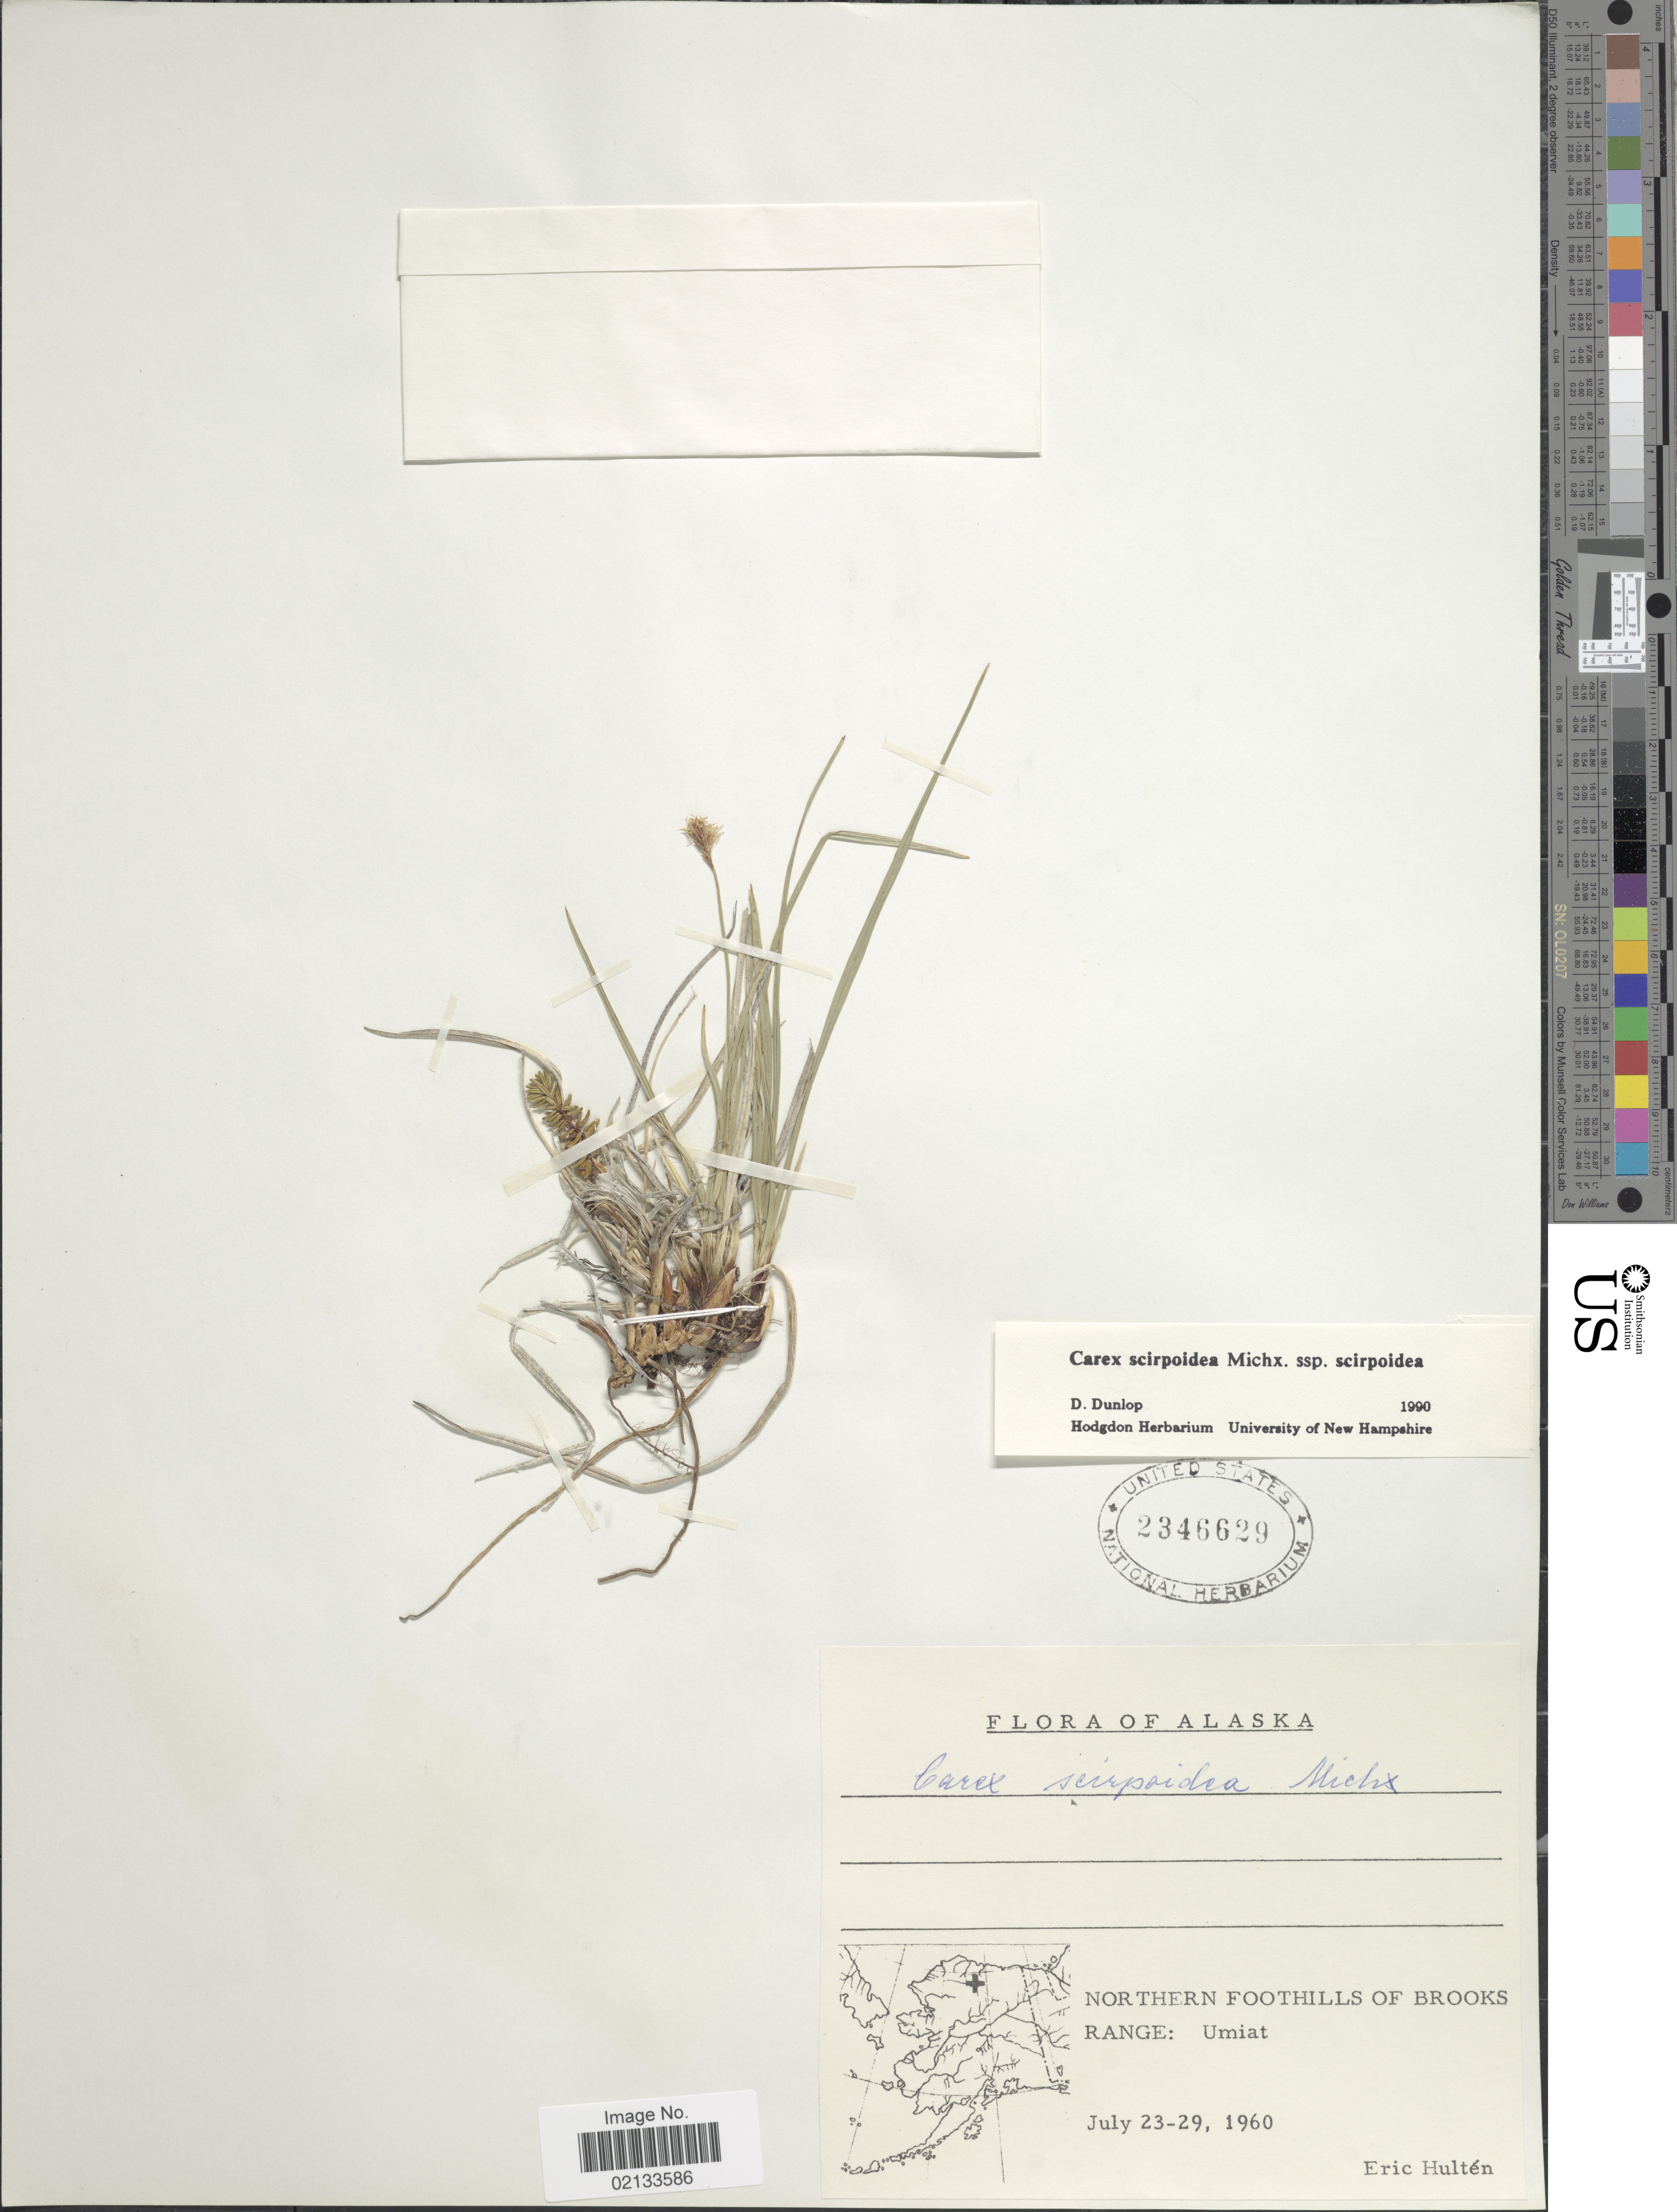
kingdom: Plantae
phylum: Tracheophyta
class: Liliopsida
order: Poales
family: Cyperaceae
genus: Carex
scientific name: Carex scirpoidea subsp. scirpoidea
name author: Michx.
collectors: E. G. Hultén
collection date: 1960-07-23/1960-07-29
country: United States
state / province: Alaska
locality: Northern Foothills of Brooks Range: Umiat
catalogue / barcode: US 2346629